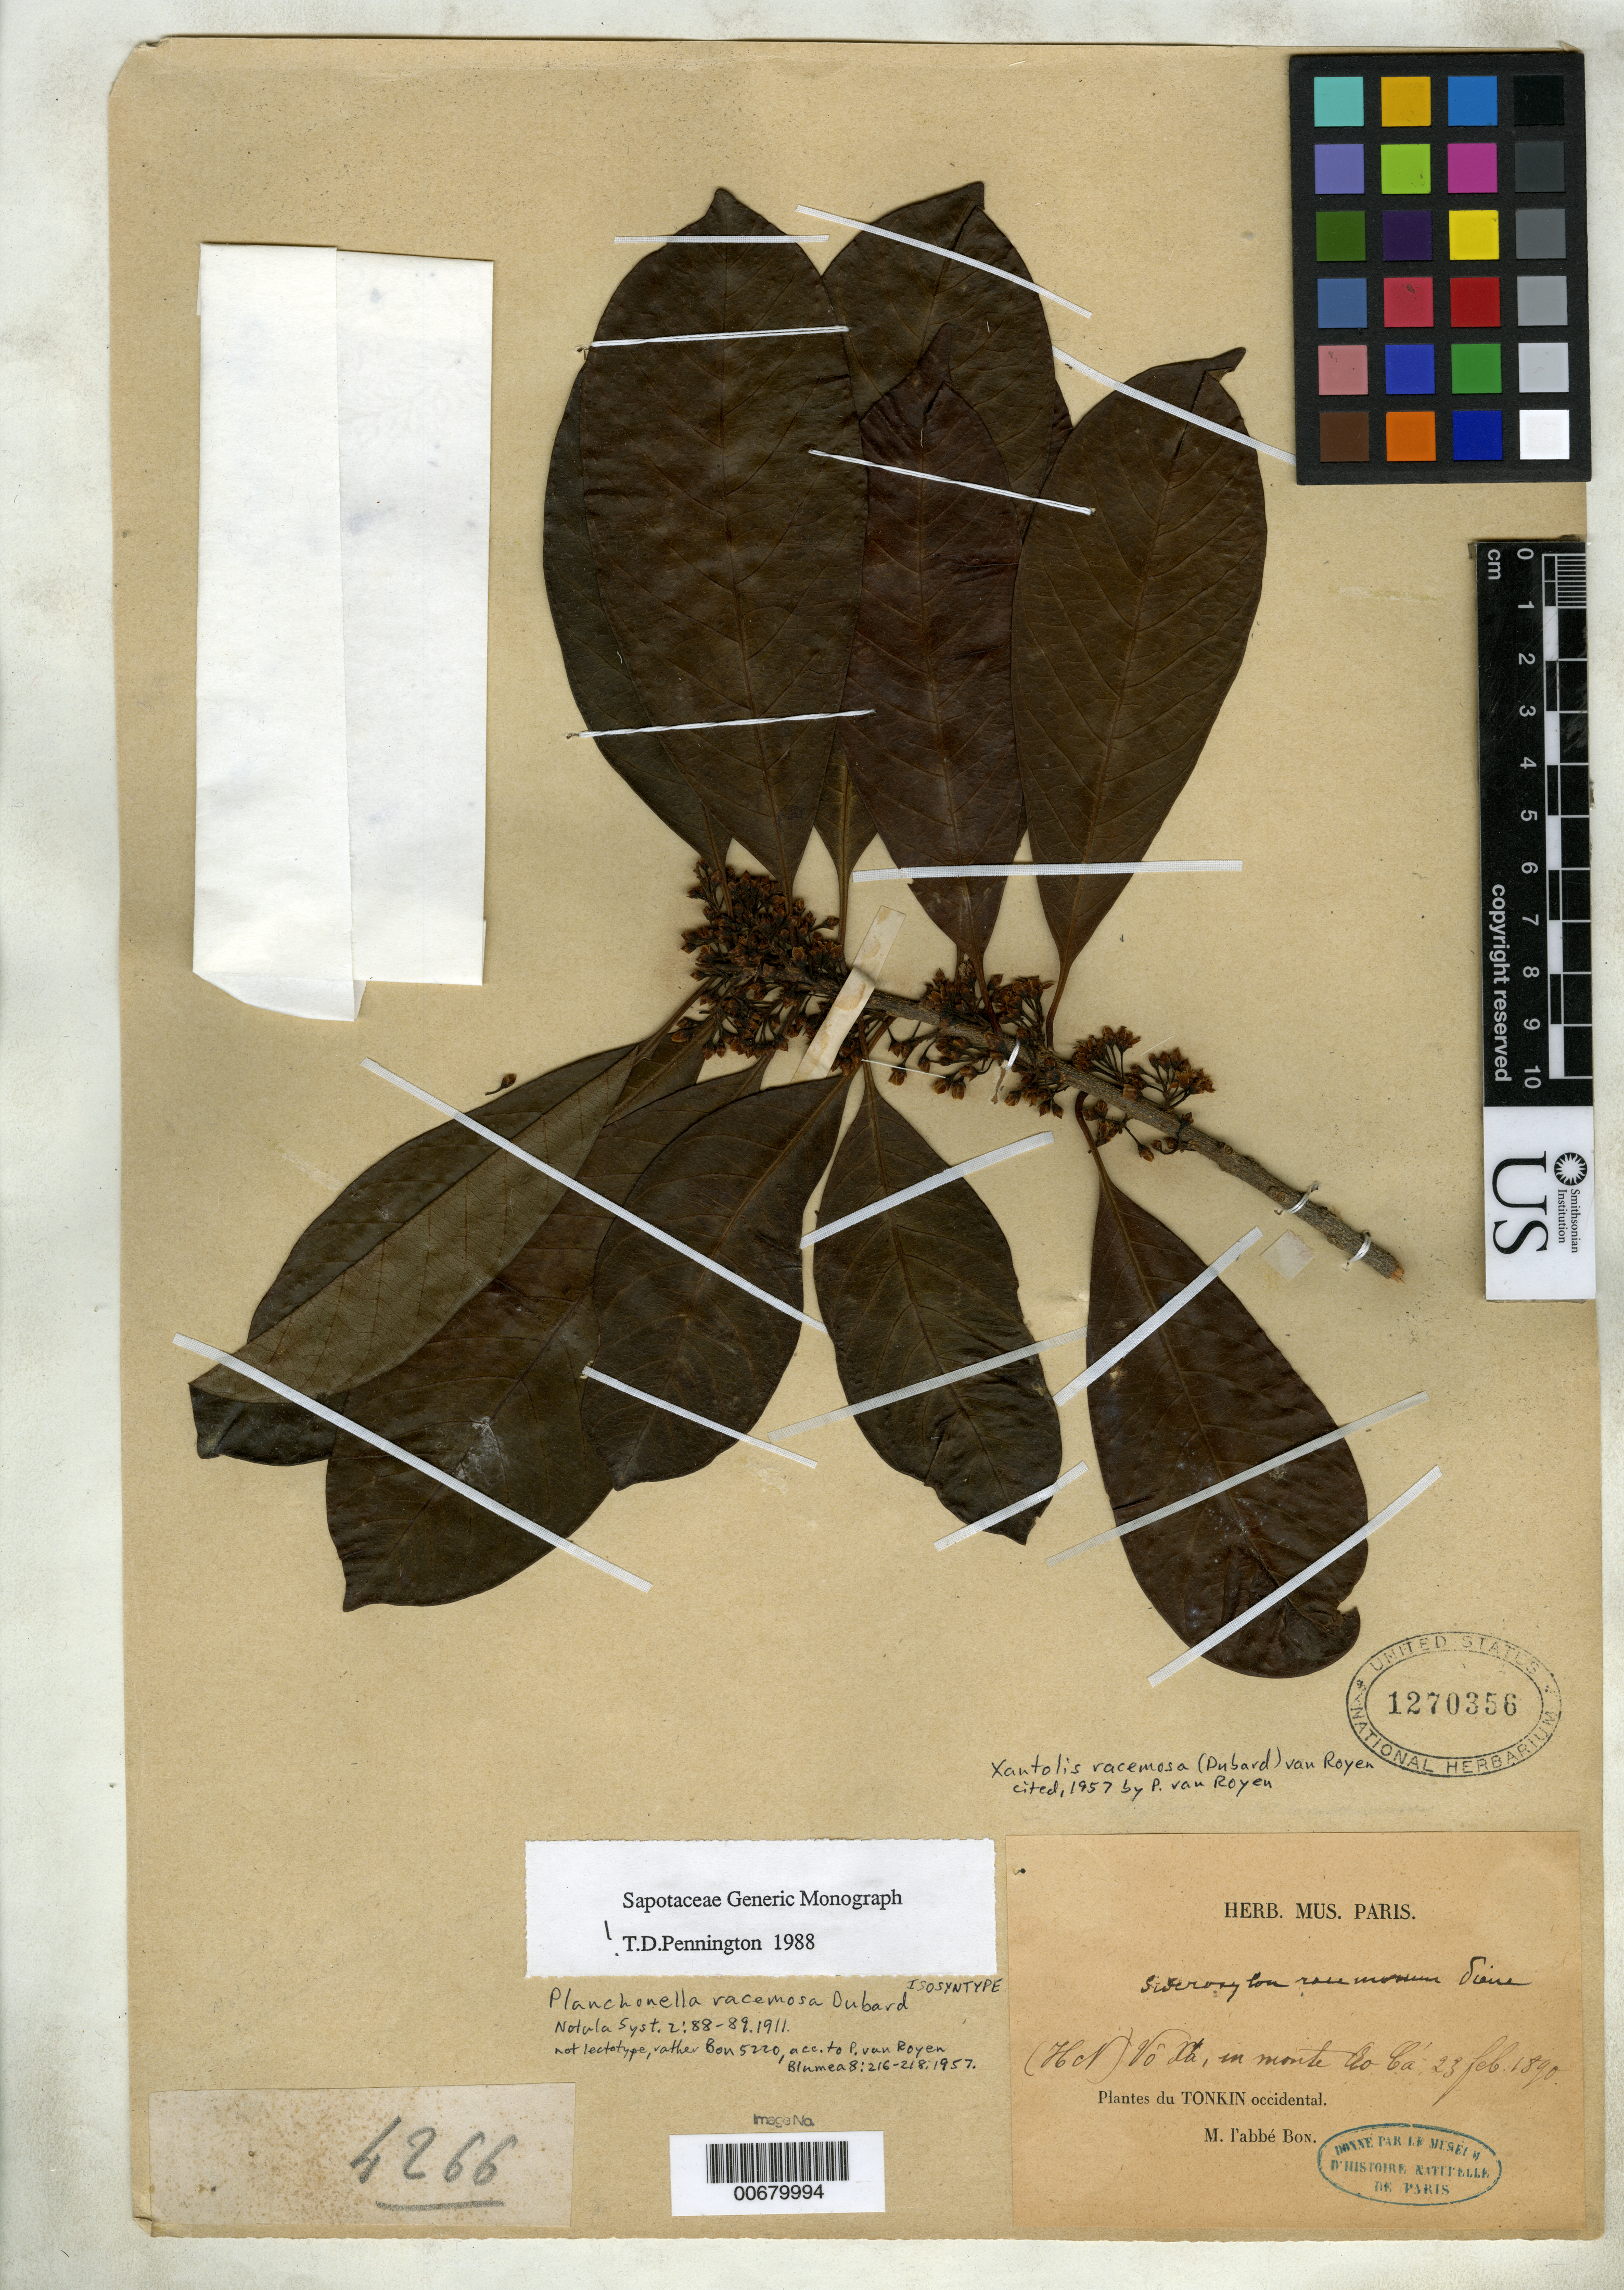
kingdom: Plantae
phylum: Tracheophyta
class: Magnoliopsida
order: Ericales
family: Sapotaceae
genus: Planchonella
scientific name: Planchonella racemosa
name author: Dubard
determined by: van Royen, P.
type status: Isosyntype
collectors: H. F. Bon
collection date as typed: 23 Feb 1890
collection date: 1890-02-23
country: Vietnam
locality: (HN) Vo Xa, in monte Ao Ca. Tonkin occidental.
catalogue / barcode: US 1270356